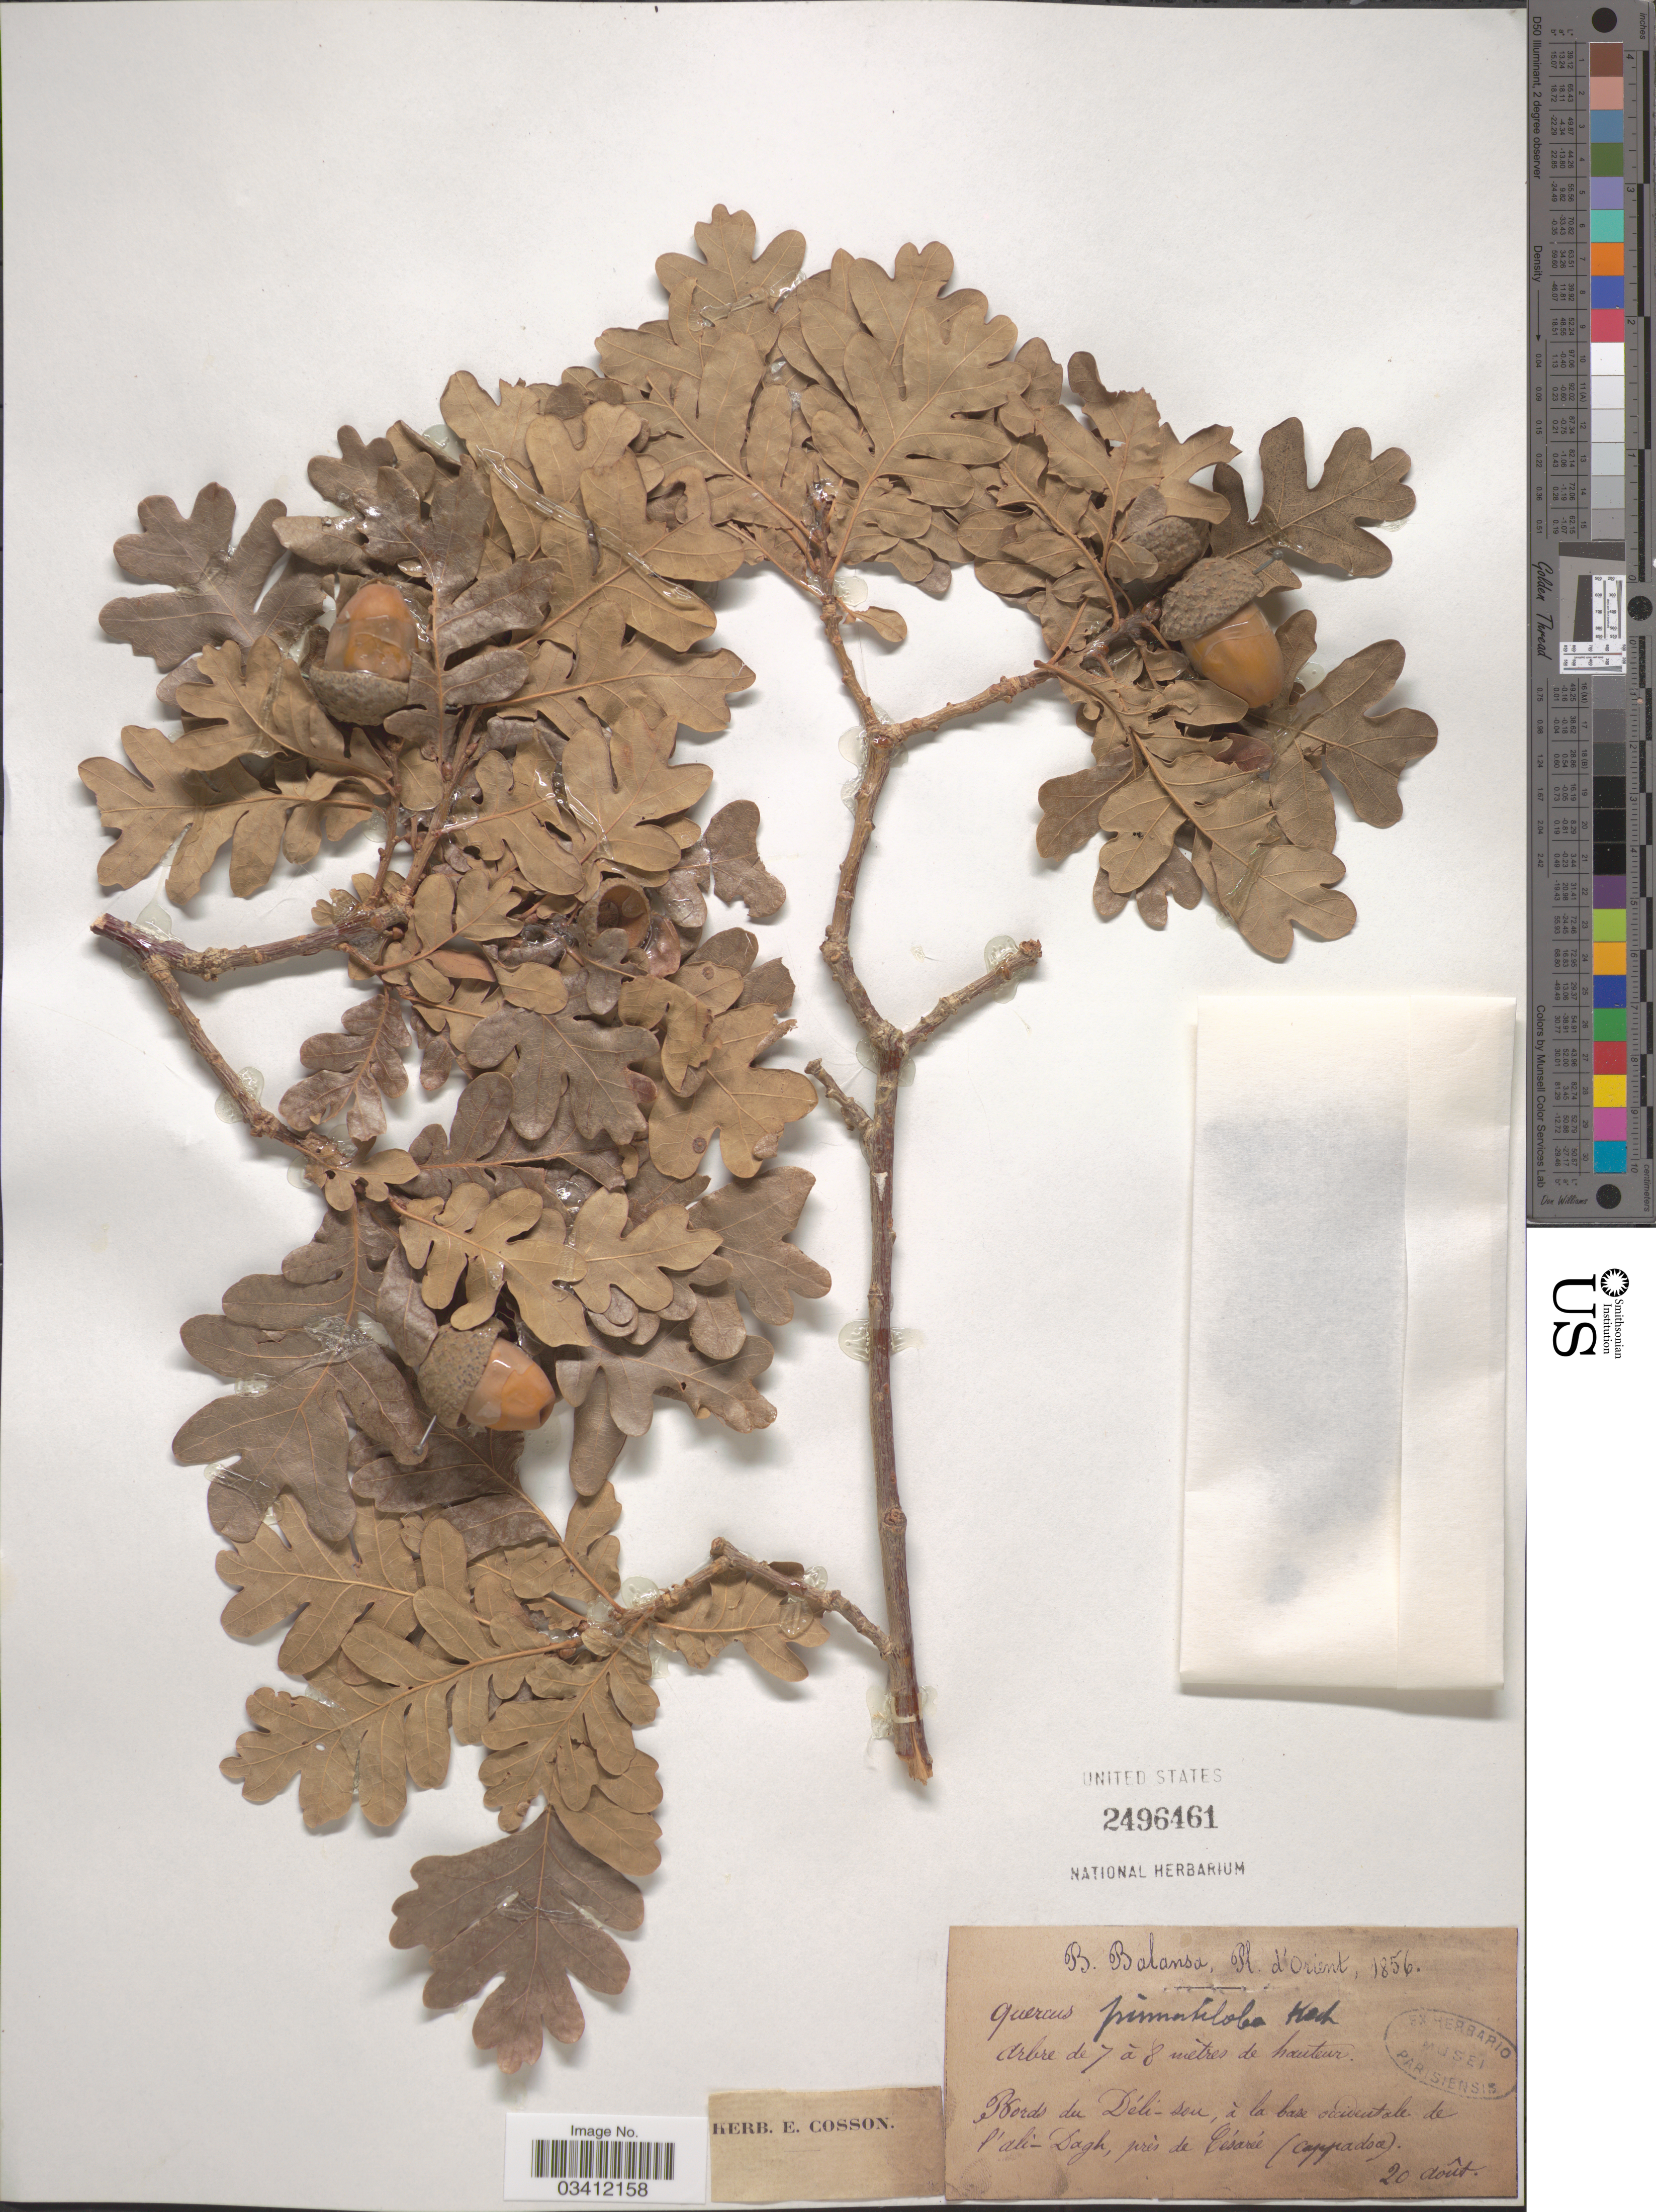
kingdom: Plantae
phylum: Tracheophyta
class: Magnoliopsida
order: Fagales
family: Fagaceae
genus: Quercus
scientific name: Quercus pinnatiloba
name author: K. Koch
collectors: B. Balansa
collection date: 1856-08-20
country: Turkey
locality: D'Orient. Bords du Déli-sou, á la base occidentale de l'ali-Dagh, près de Césarée.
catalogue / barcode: US 2496461